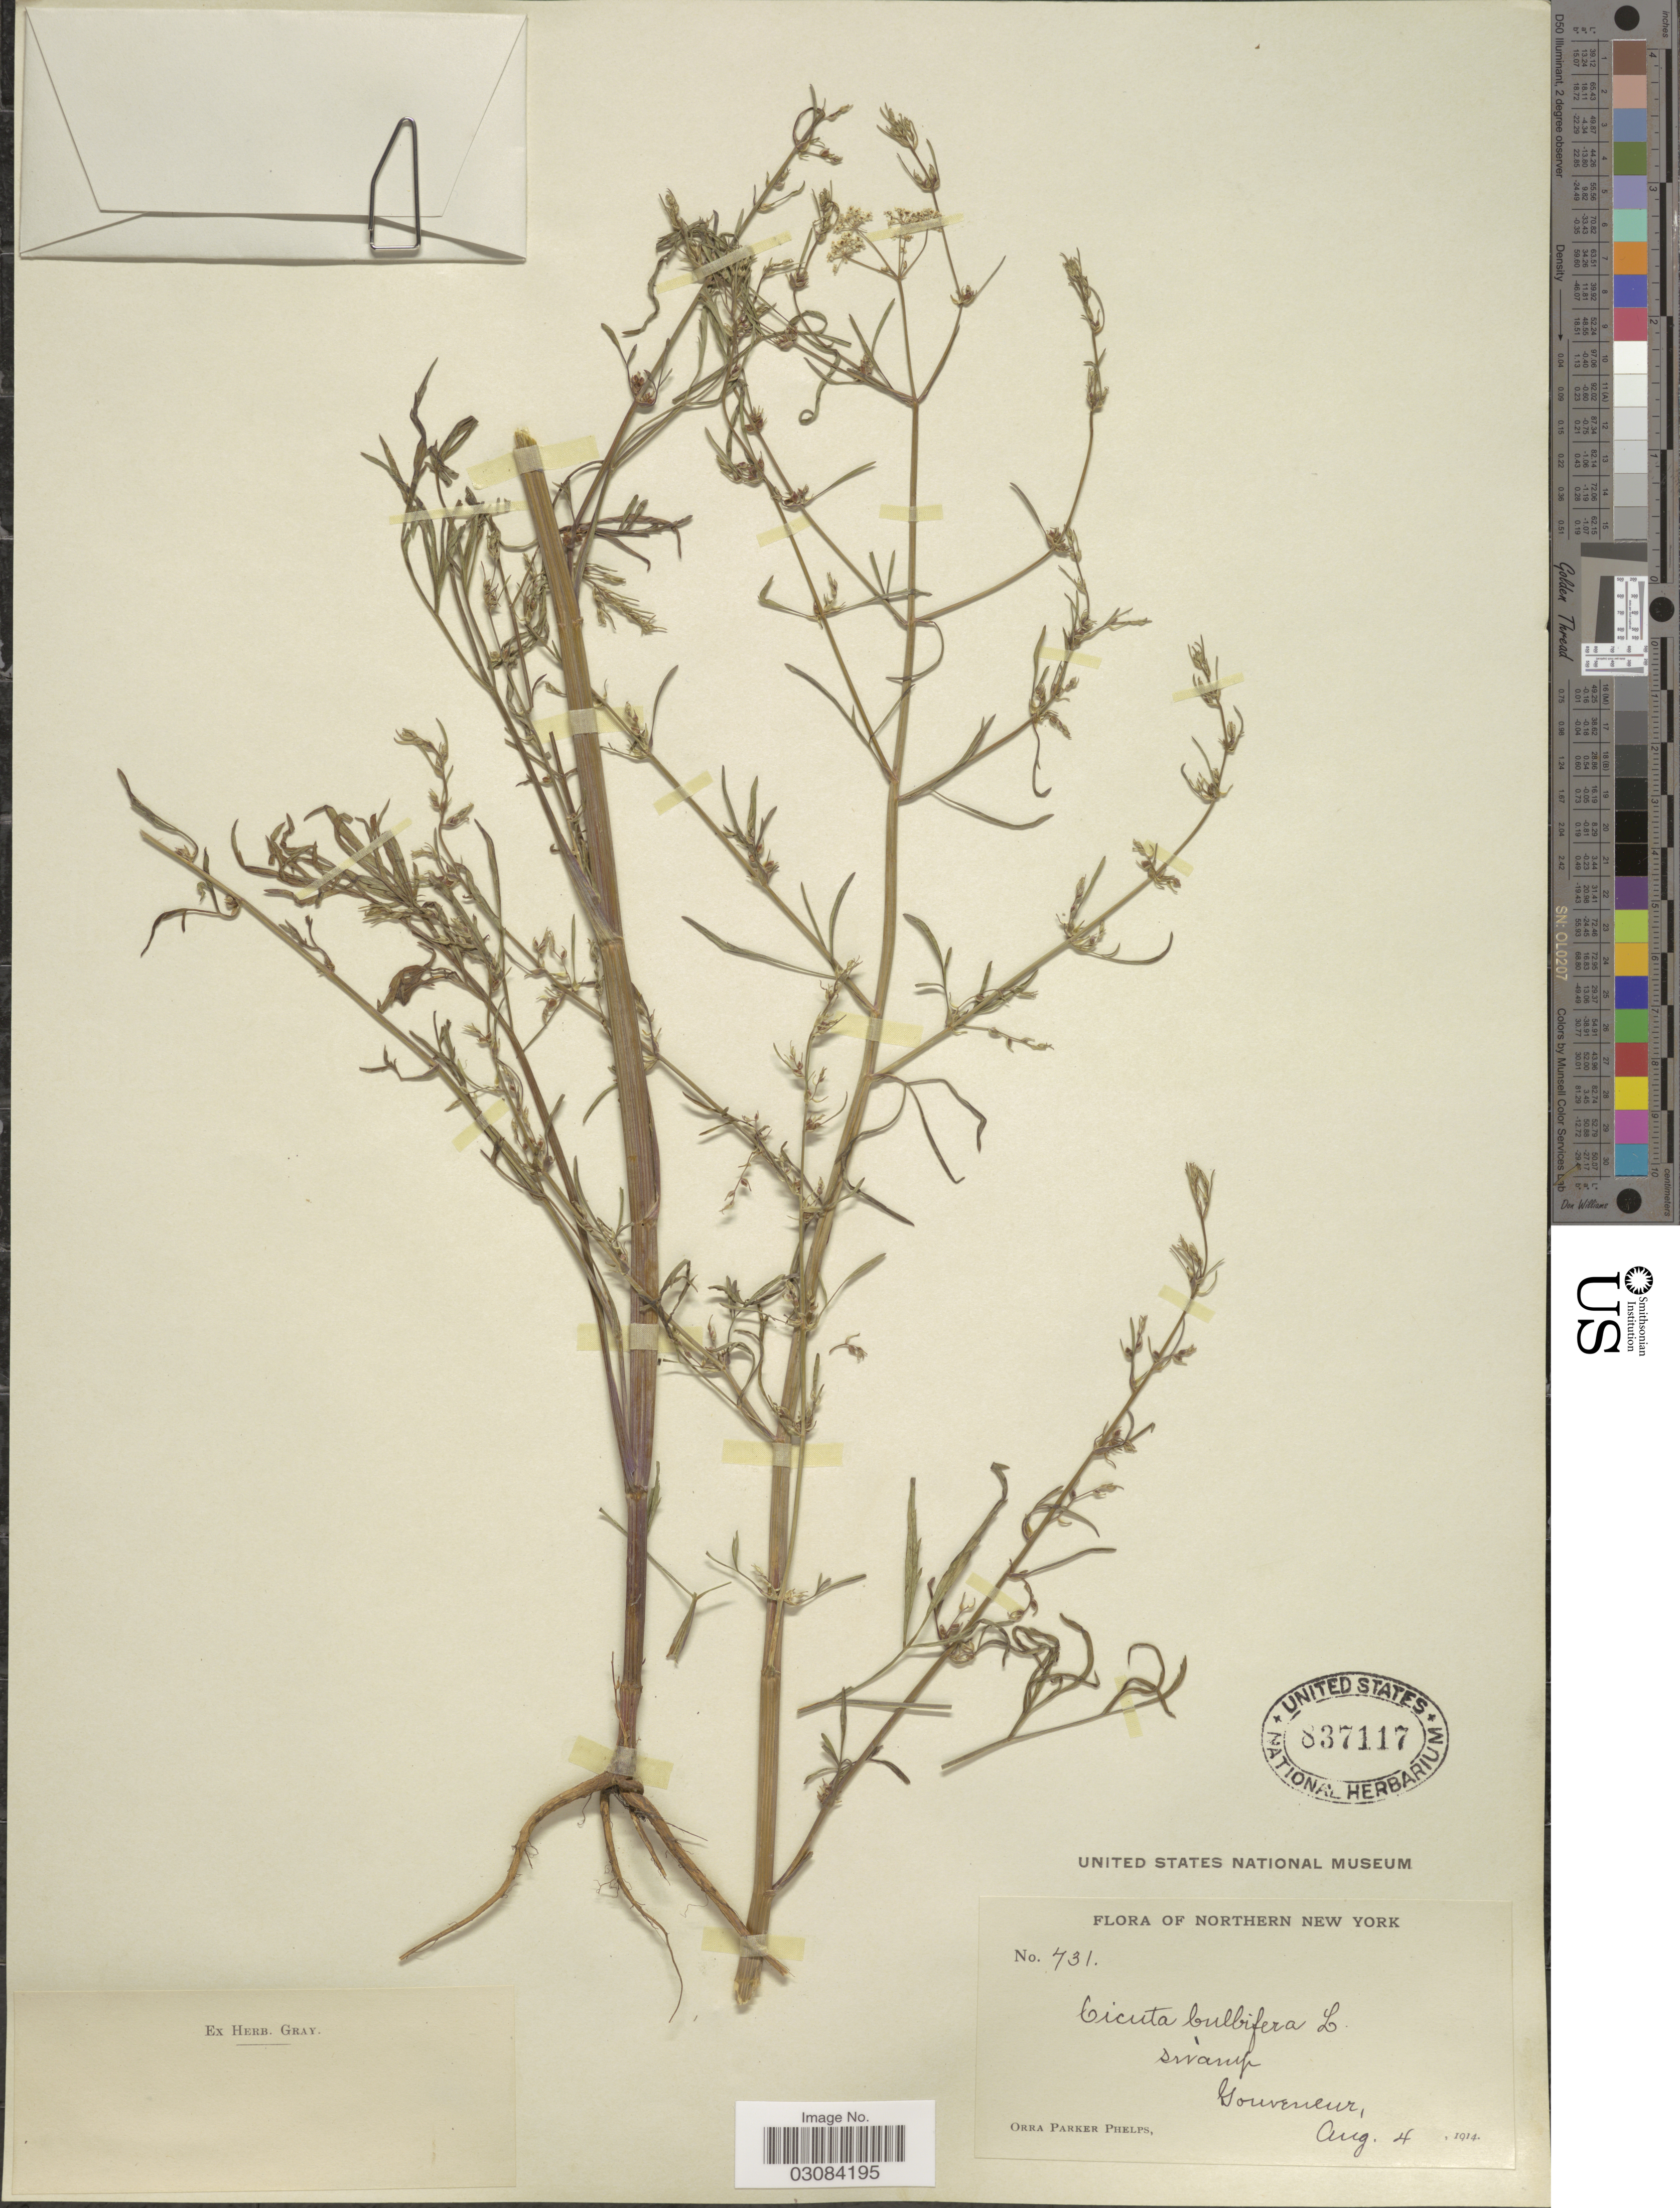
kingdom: Plantae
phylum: Tracheophyta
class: Magnoliopsida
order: Apiales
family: Apiaceae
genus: Cicuta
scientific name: Cicuta bulbifera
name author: L.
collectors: O. P. Phelps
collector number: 731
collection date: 1914-08-04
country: United States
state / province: New York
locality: Northern New York. Swamp Gouveneur.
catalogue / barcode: US 837117